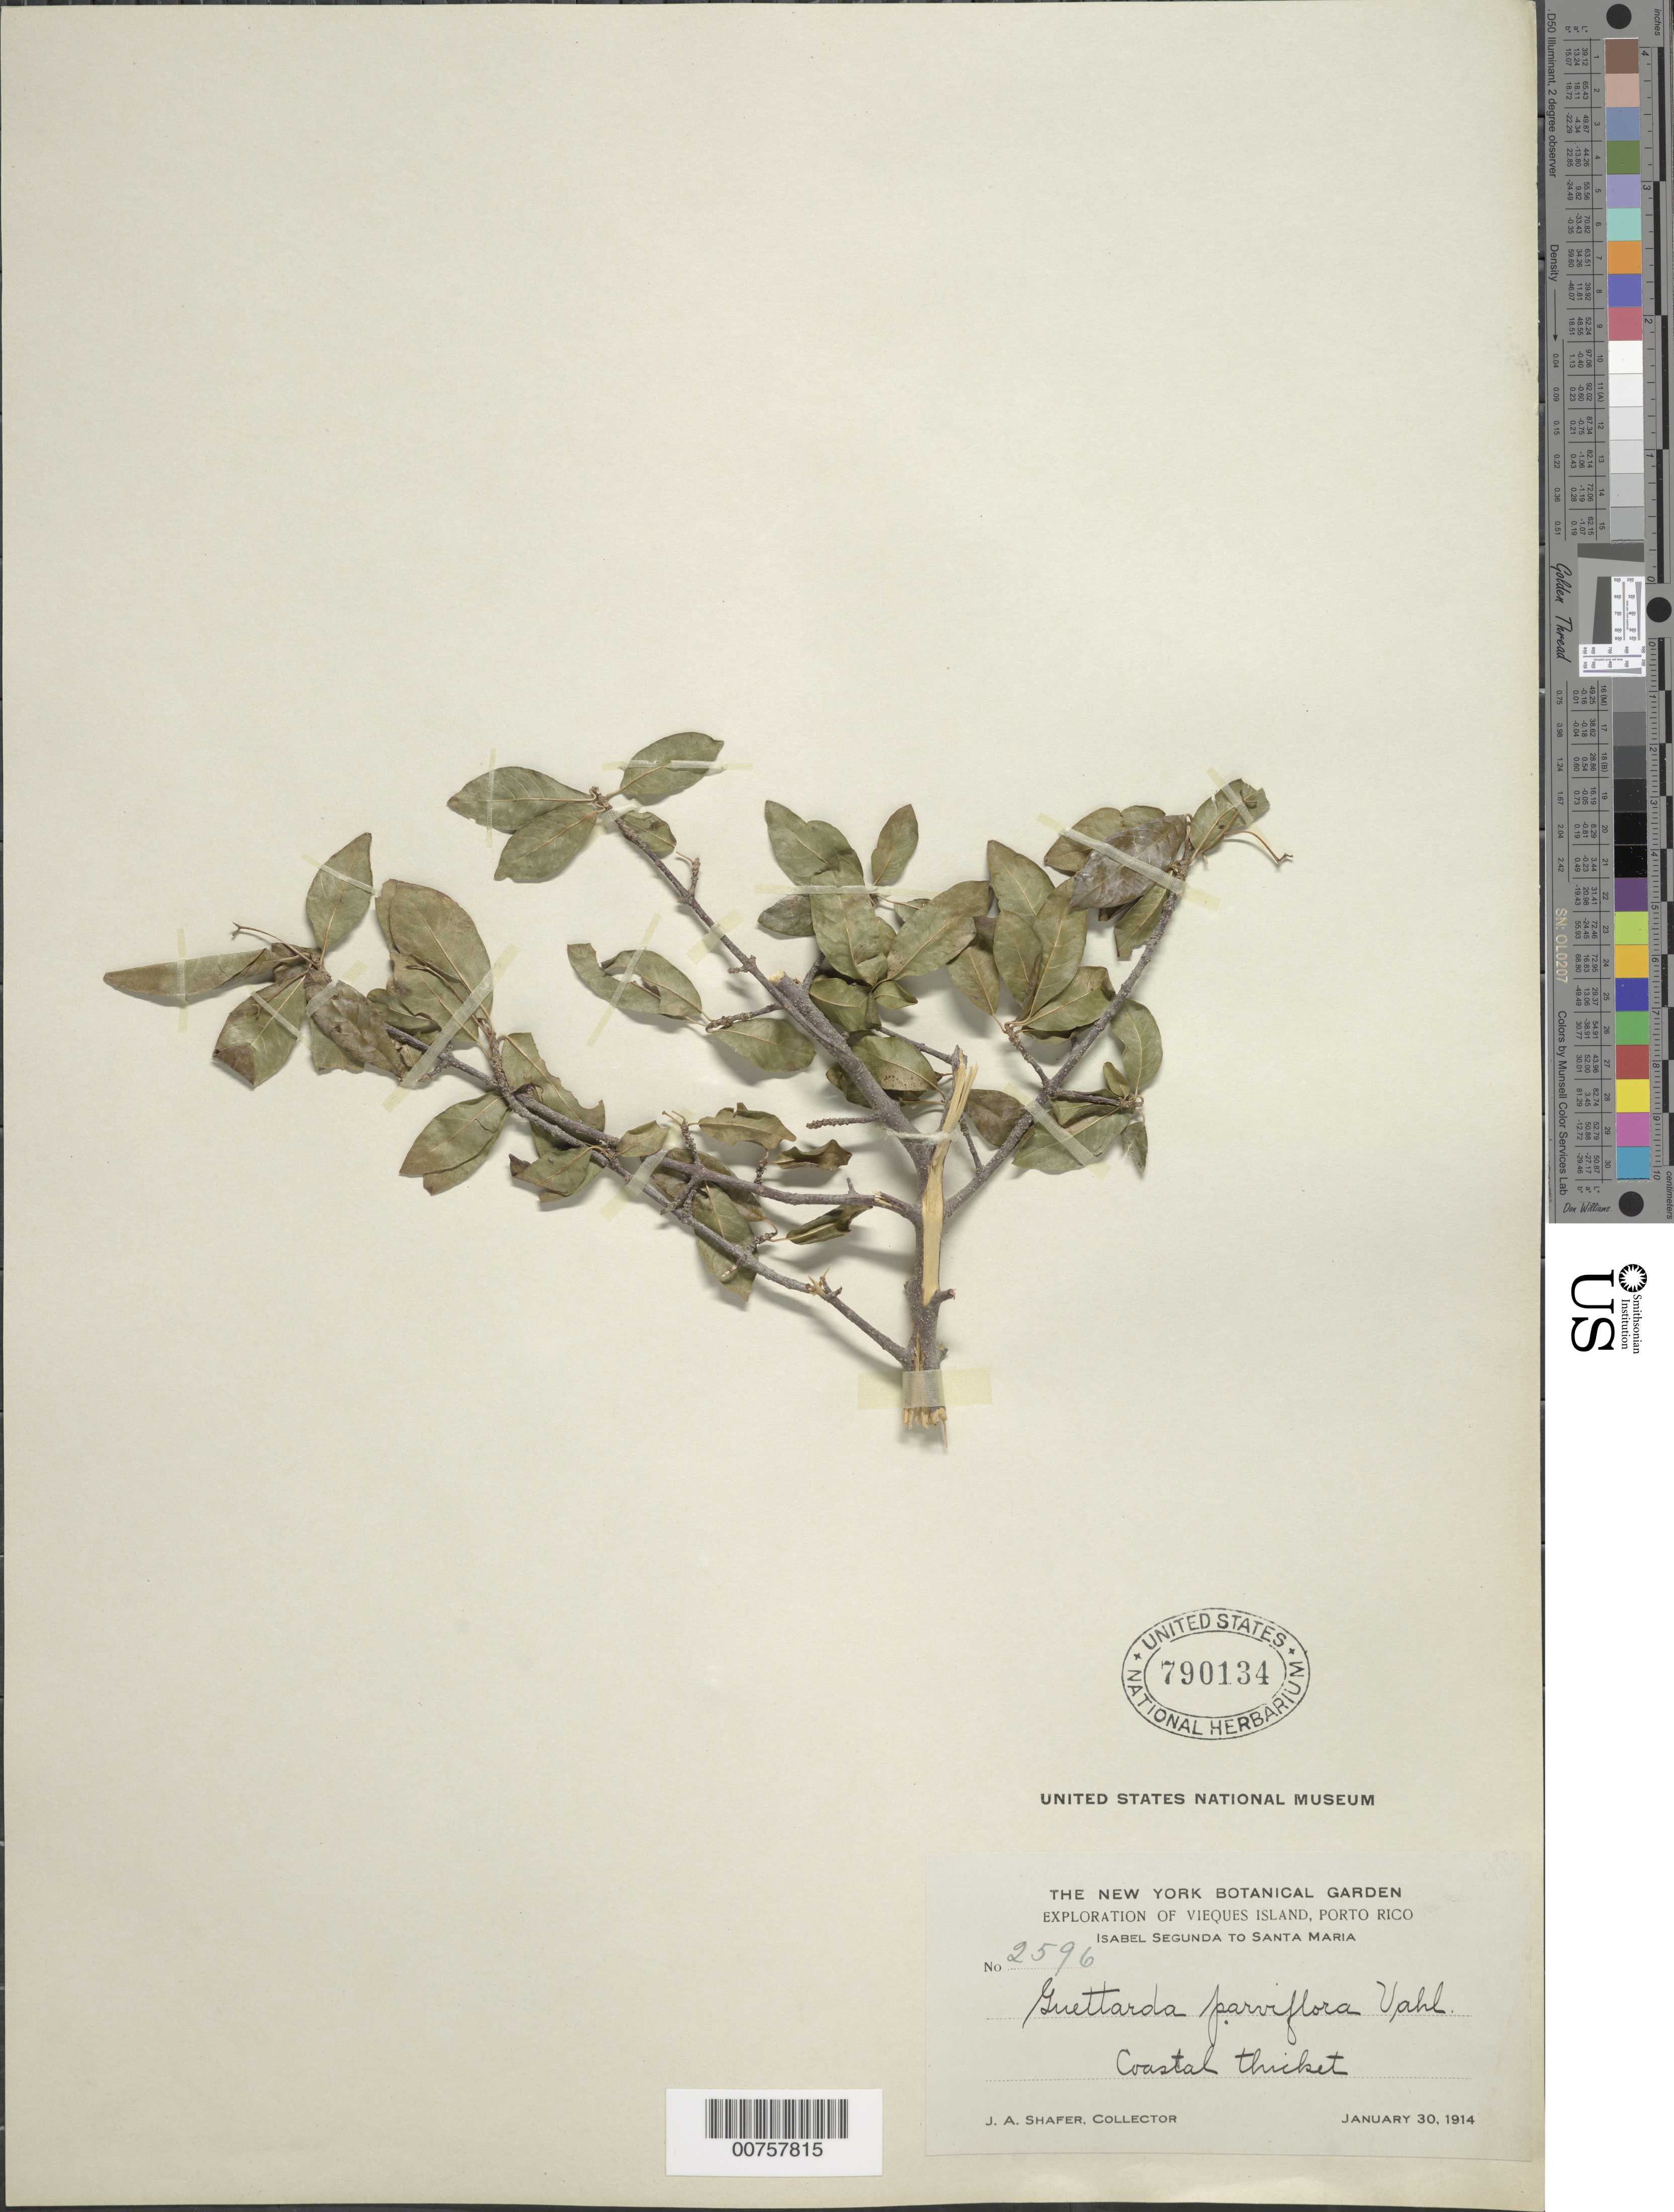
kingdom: Plantae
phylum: Tracheophyta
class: Magnoliopsida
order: Gentianales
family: Rubiaceae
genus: Guettarda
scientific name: Guettarda odorata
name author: (Jacq.) Lam.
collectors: J. A. Shafer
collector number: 2596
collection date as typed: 30 Jan 1914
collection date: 1914-01-30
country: Puerto Rico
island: Vieques Island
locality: Isabel Segunda to Santa Maria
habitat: Coastal thicket.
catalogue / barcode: US 790134